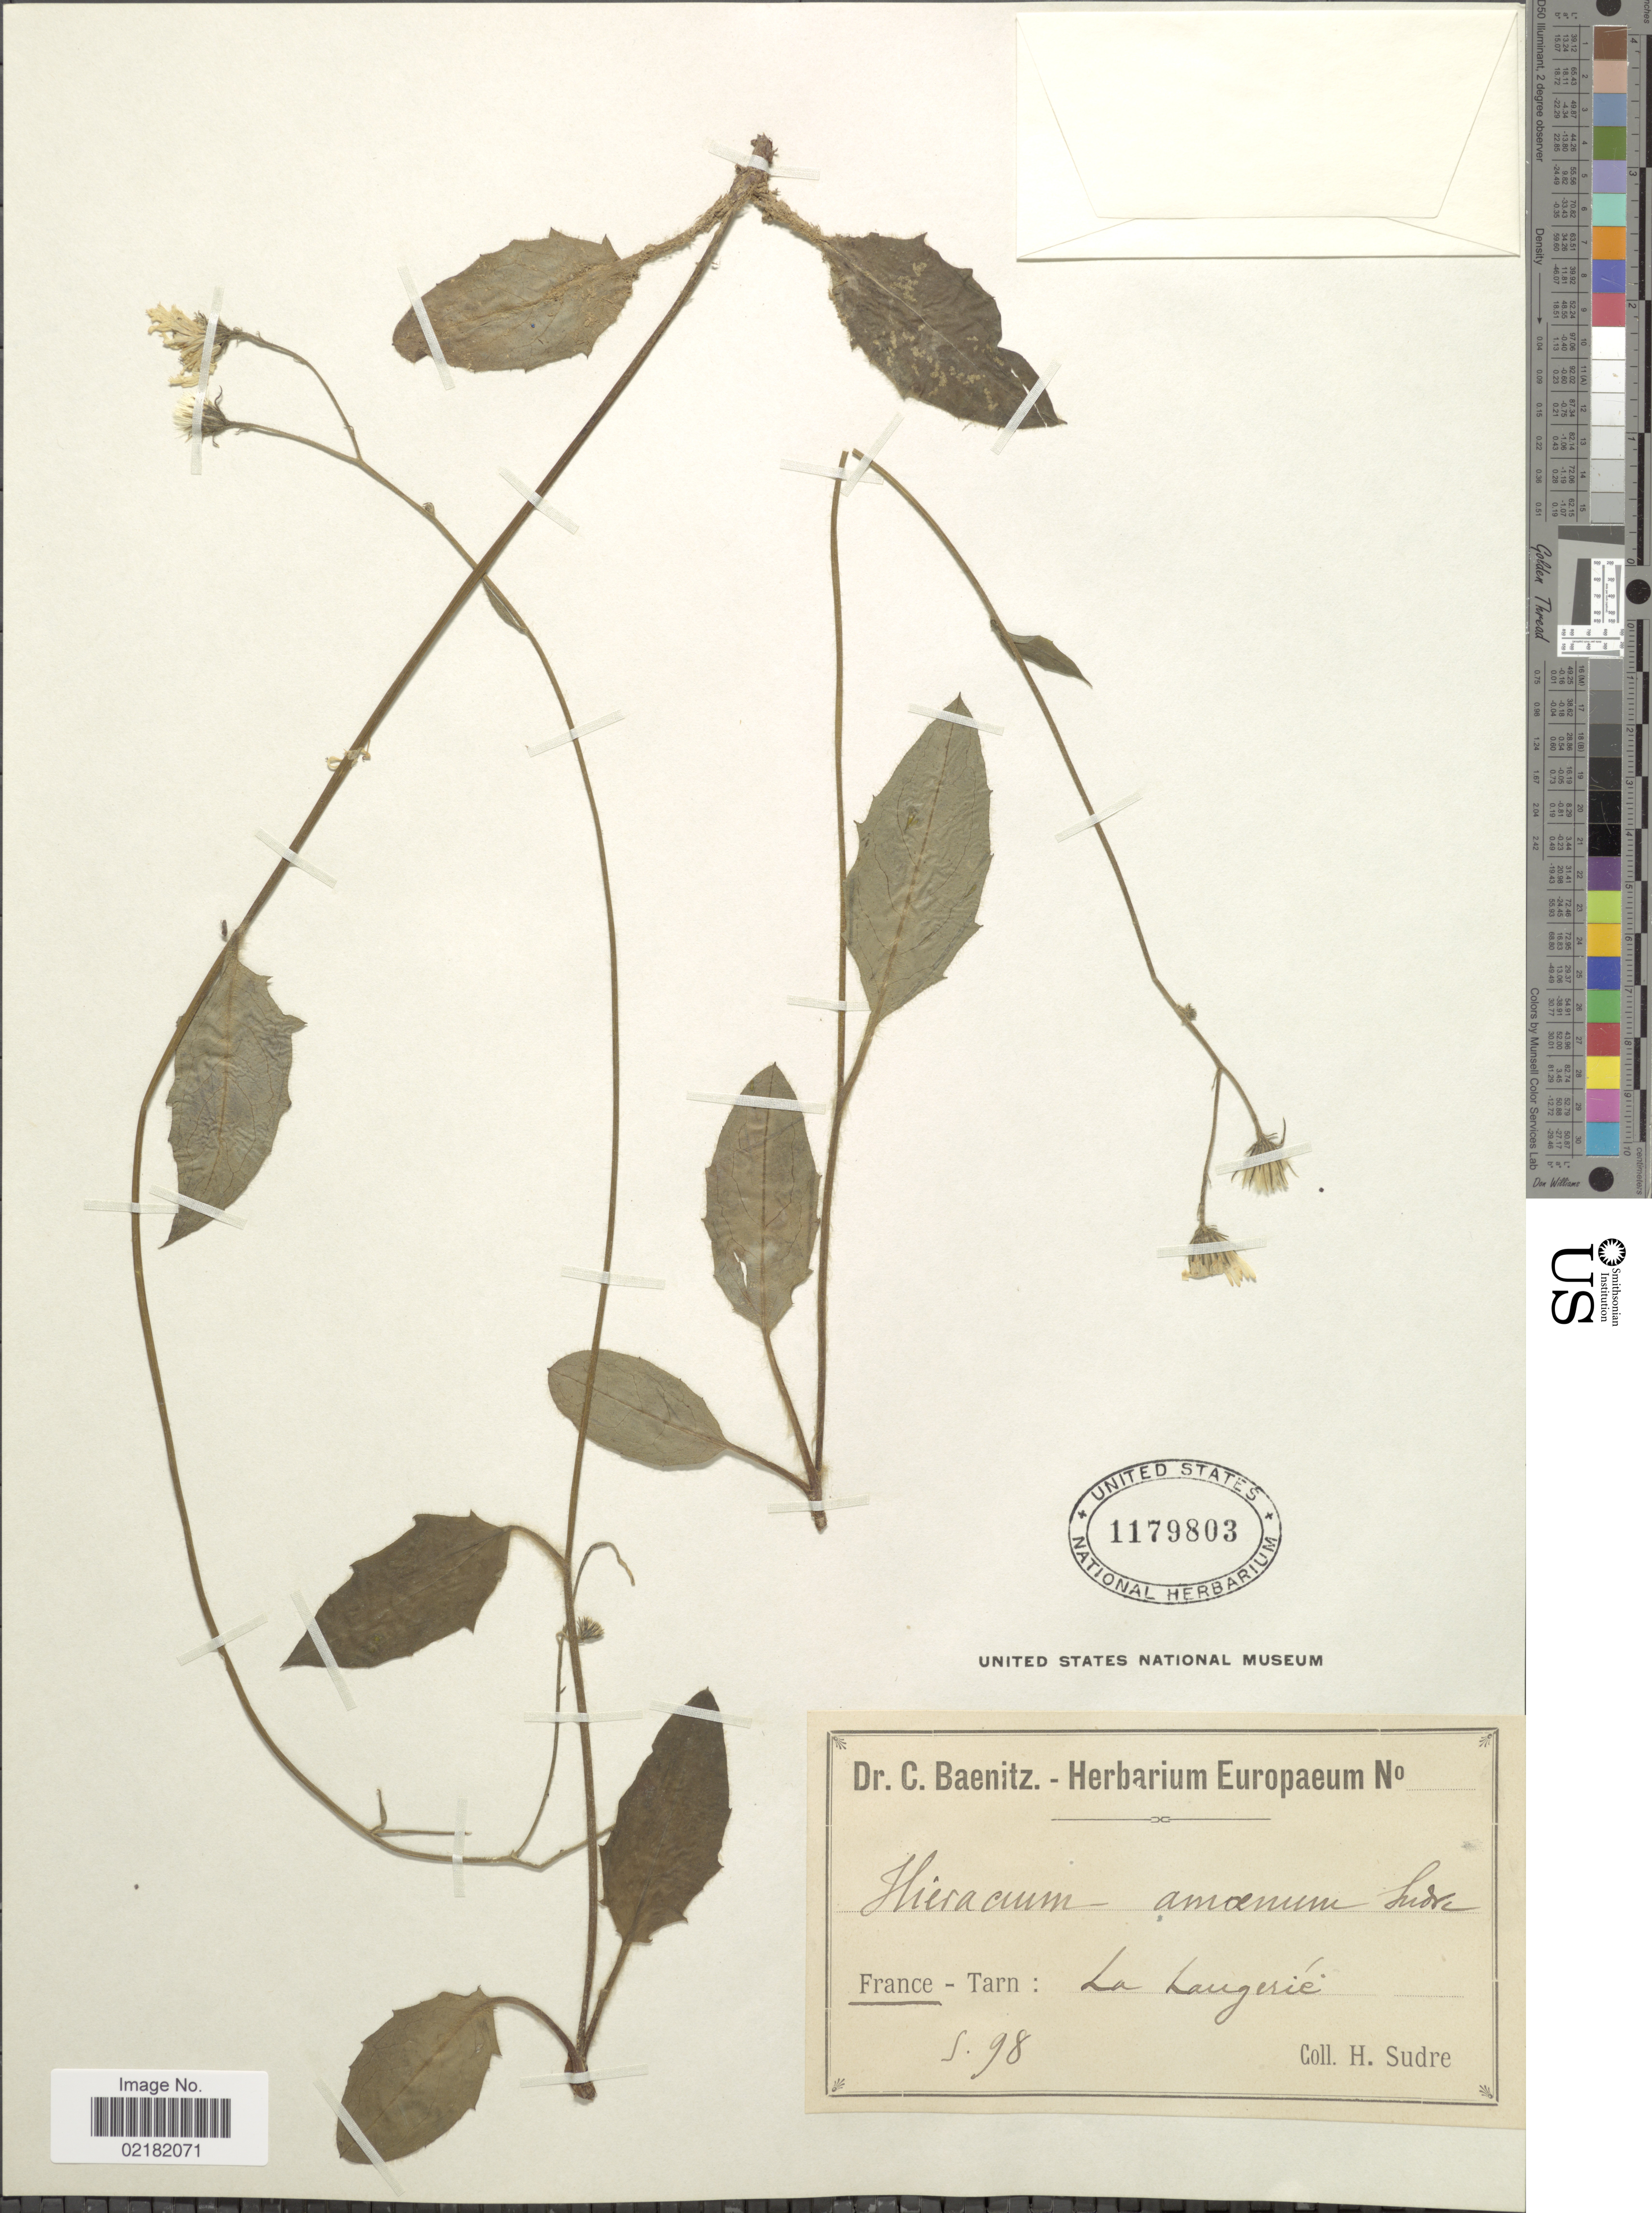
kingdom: Plantae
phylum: Tracheophyta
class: Magnoliopsida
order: Asterales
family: Asteraceae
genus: Hieracium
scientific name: Hieracium repandulare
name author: Druce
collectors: H. Sudre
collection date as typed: Transcribed d/m/y: /5/98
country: France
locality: France-Tarn: La Laugerie [interpreted].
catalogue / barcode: US 1179803